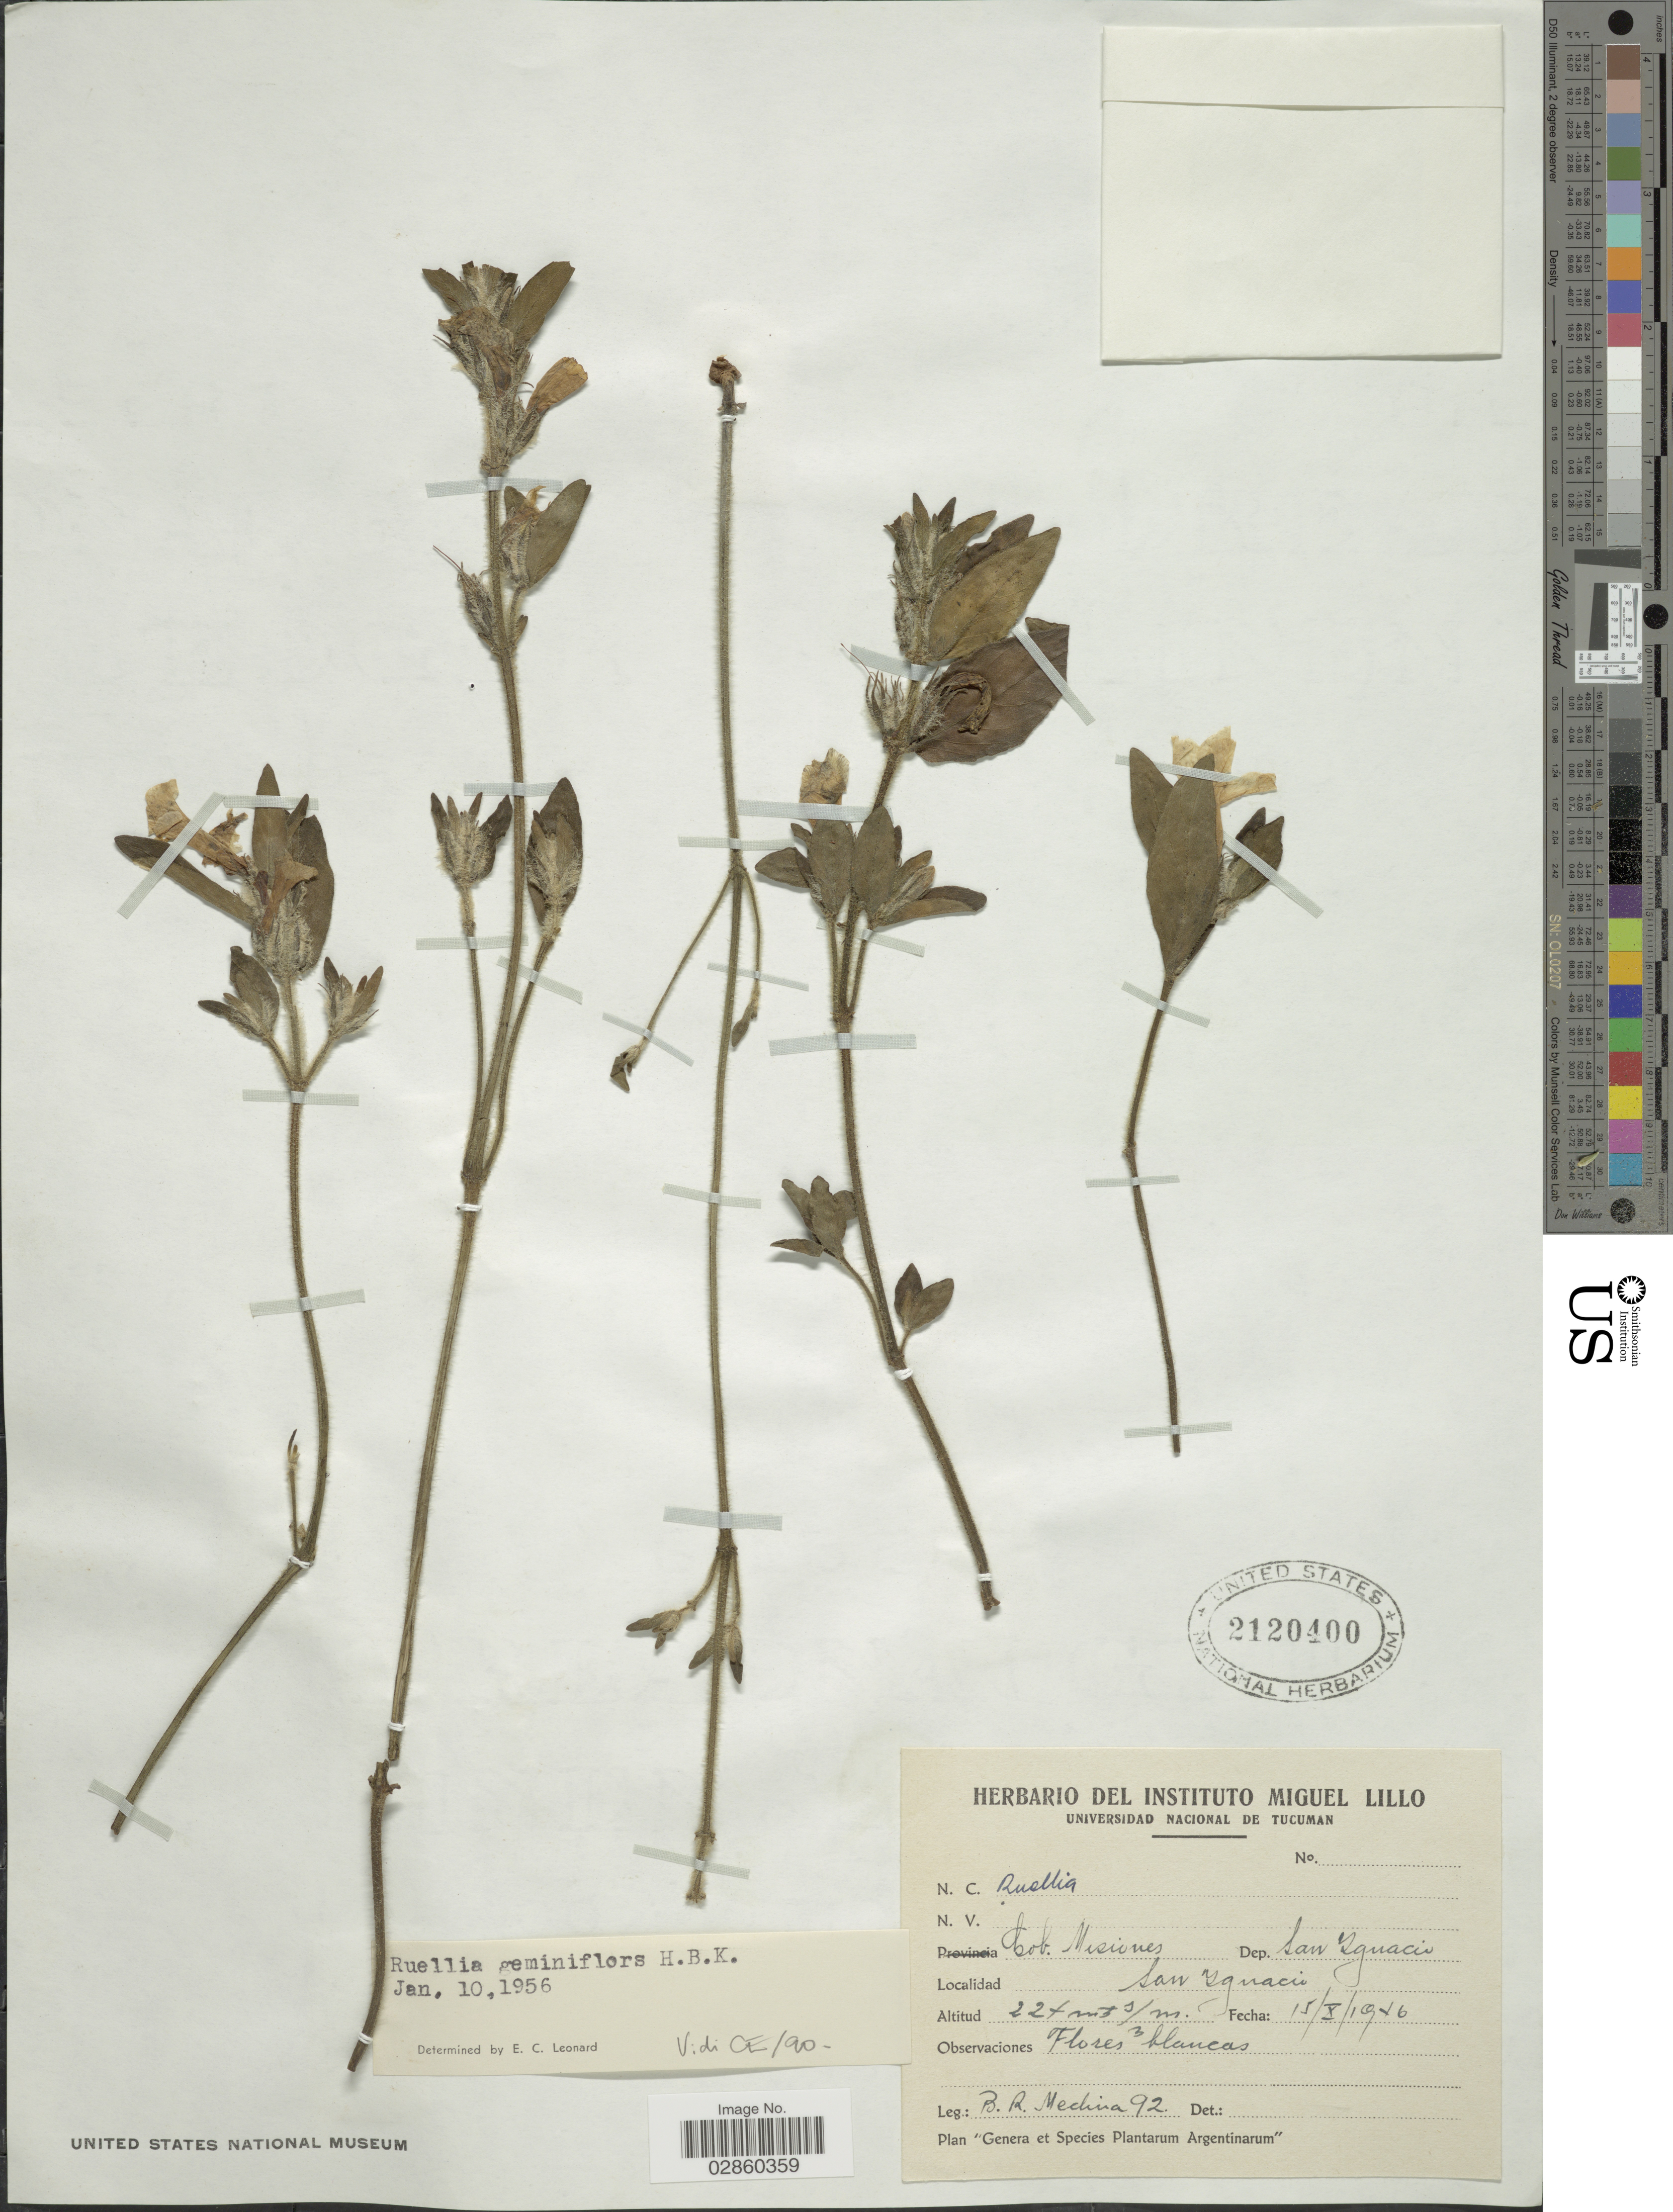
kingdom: Plantae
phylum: Tracheophyta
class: Magnoliopsida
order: Lamiales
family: Acanthaceae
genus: Ruellia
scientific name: Ruellia geminiflora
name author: Kunth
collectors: B. Medina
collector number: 92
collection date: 1946-10-15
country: Argentina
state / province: Misiones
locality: Gob. Misiones. Dep. San Ignacio. San Ignacio.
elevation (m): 224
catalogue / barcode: US 2120400